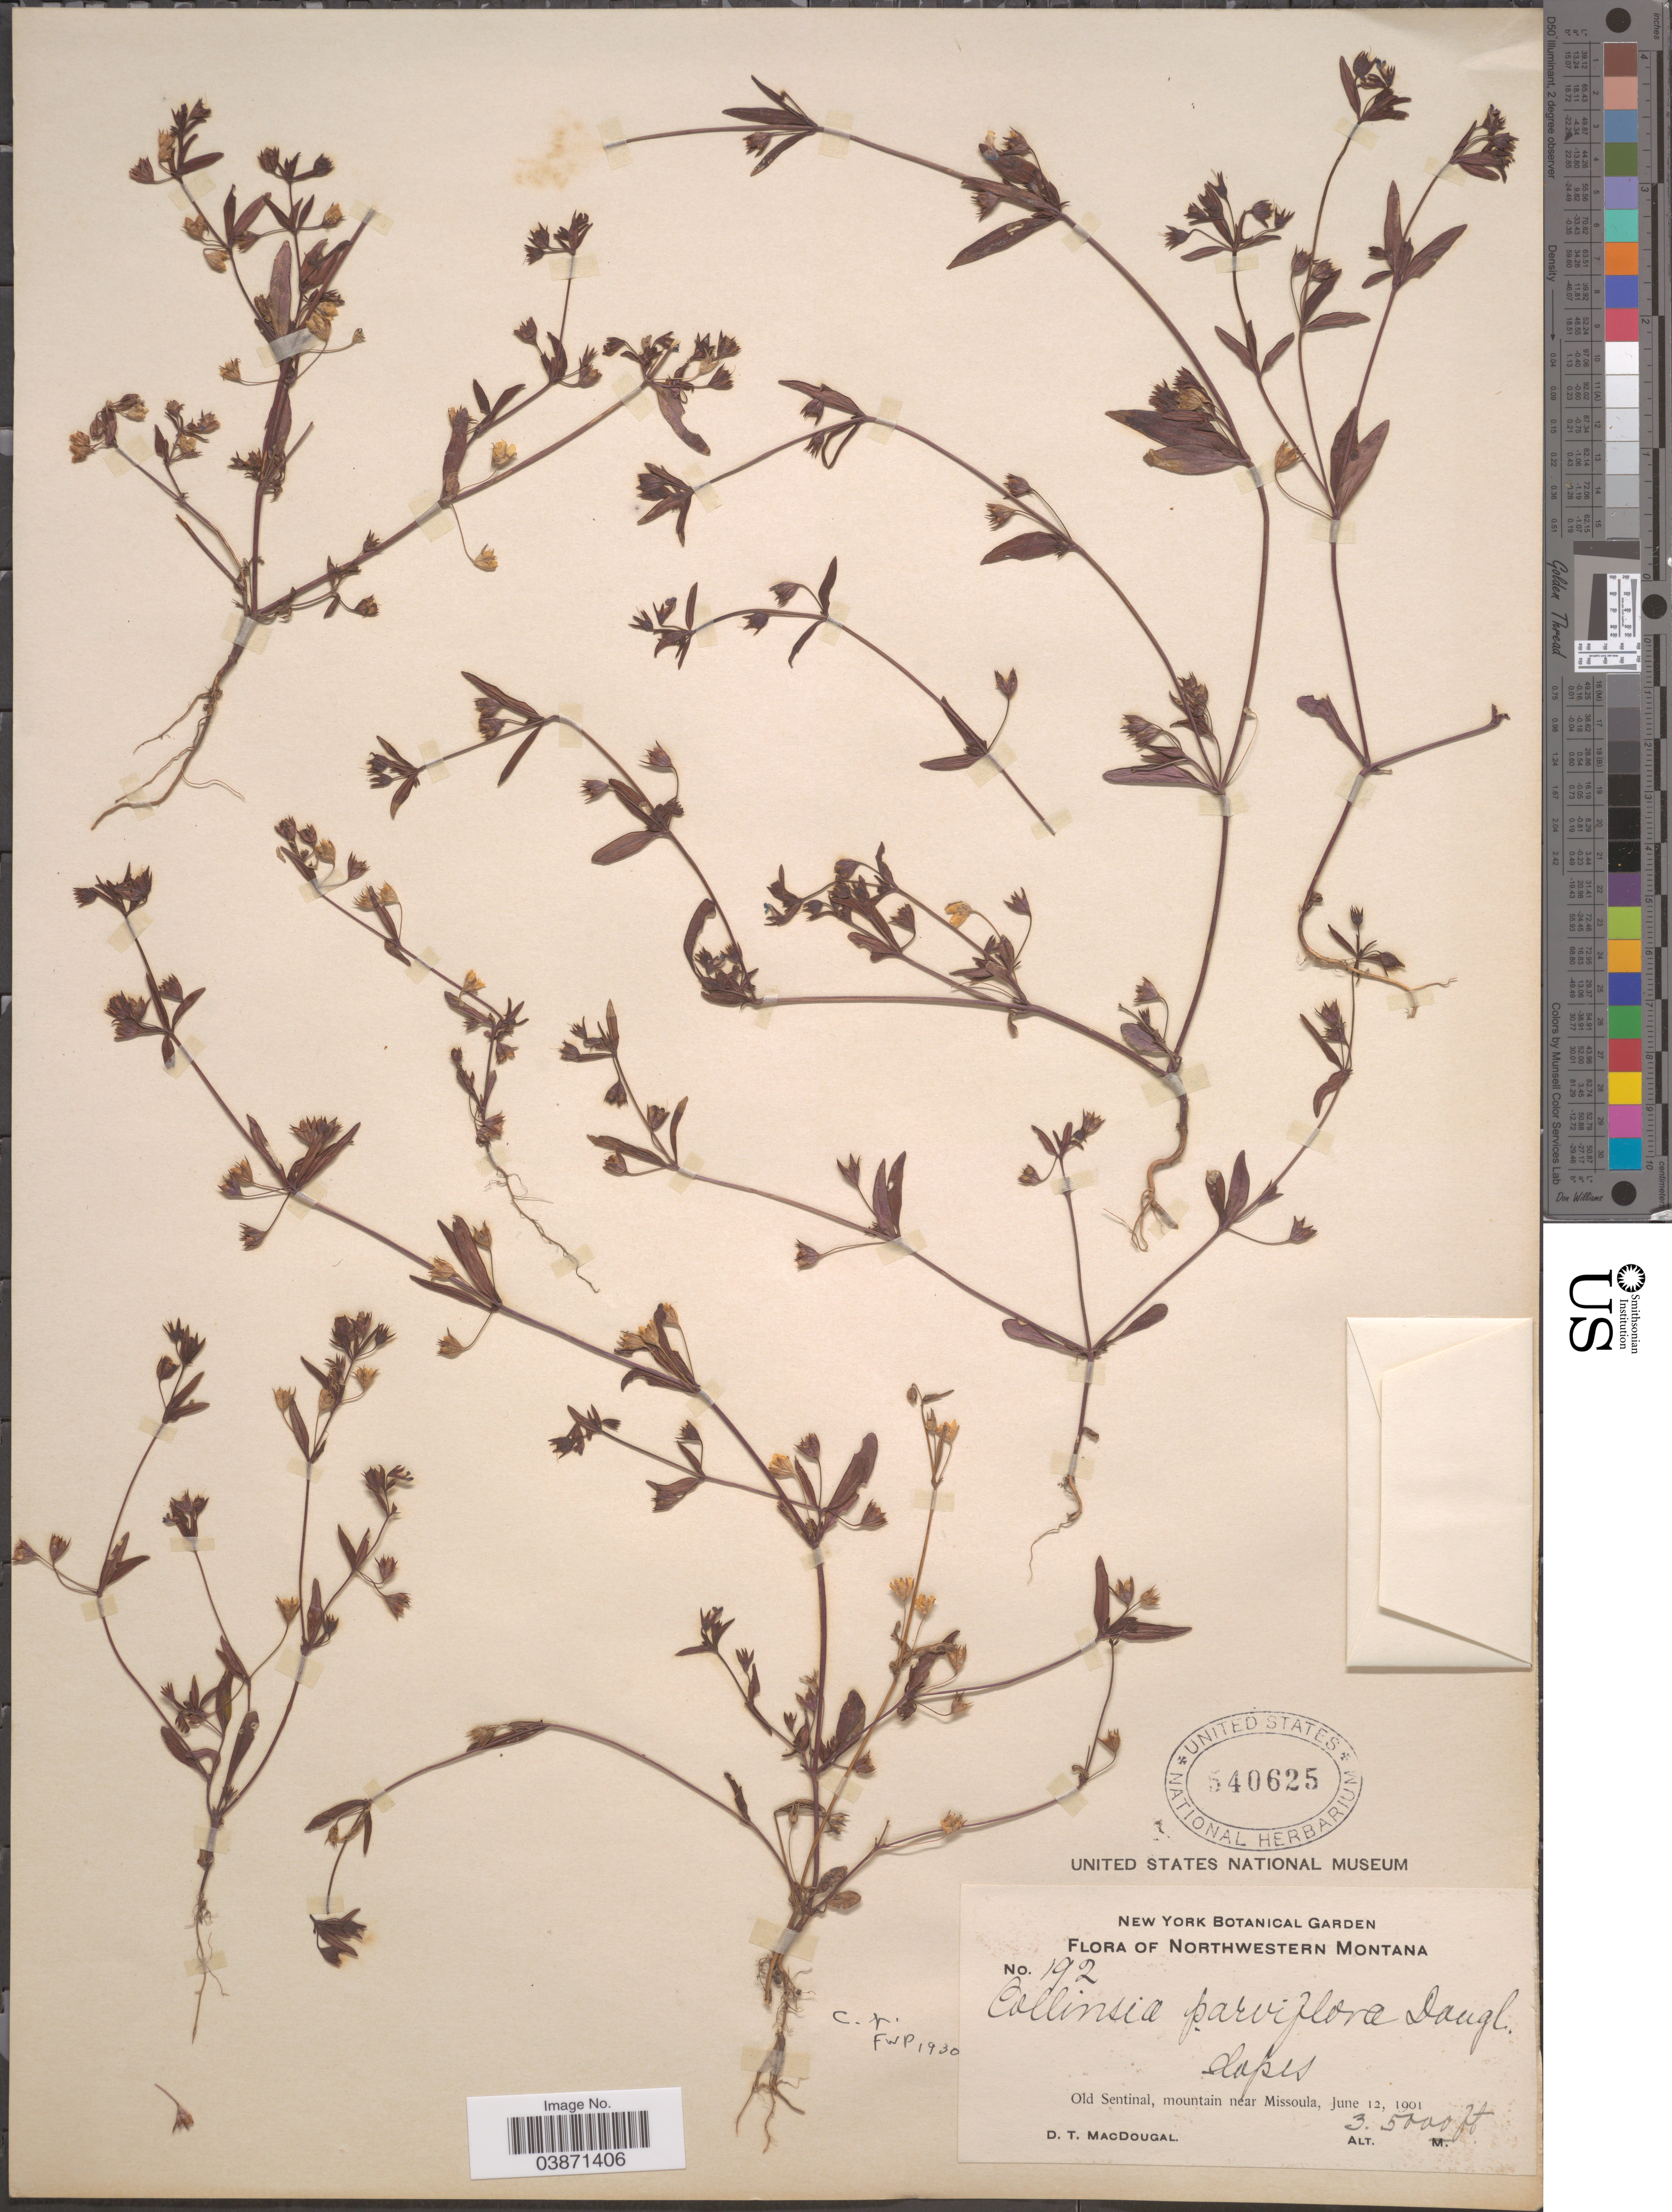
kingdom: Plantae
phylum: Tracheophyta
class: Magnoliopsida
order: Lamiales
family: Plantaginaceae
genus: Collinsia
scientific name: Collinsia parviflora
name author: Douglas ex Lindl.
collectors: D. T. MacDougal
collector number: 192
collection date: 1901-06-12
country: United States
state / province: Montana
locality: Northwestern Montana. Old Sentinal, mountain near Missoula.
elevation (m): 1067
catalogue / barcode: US 540625